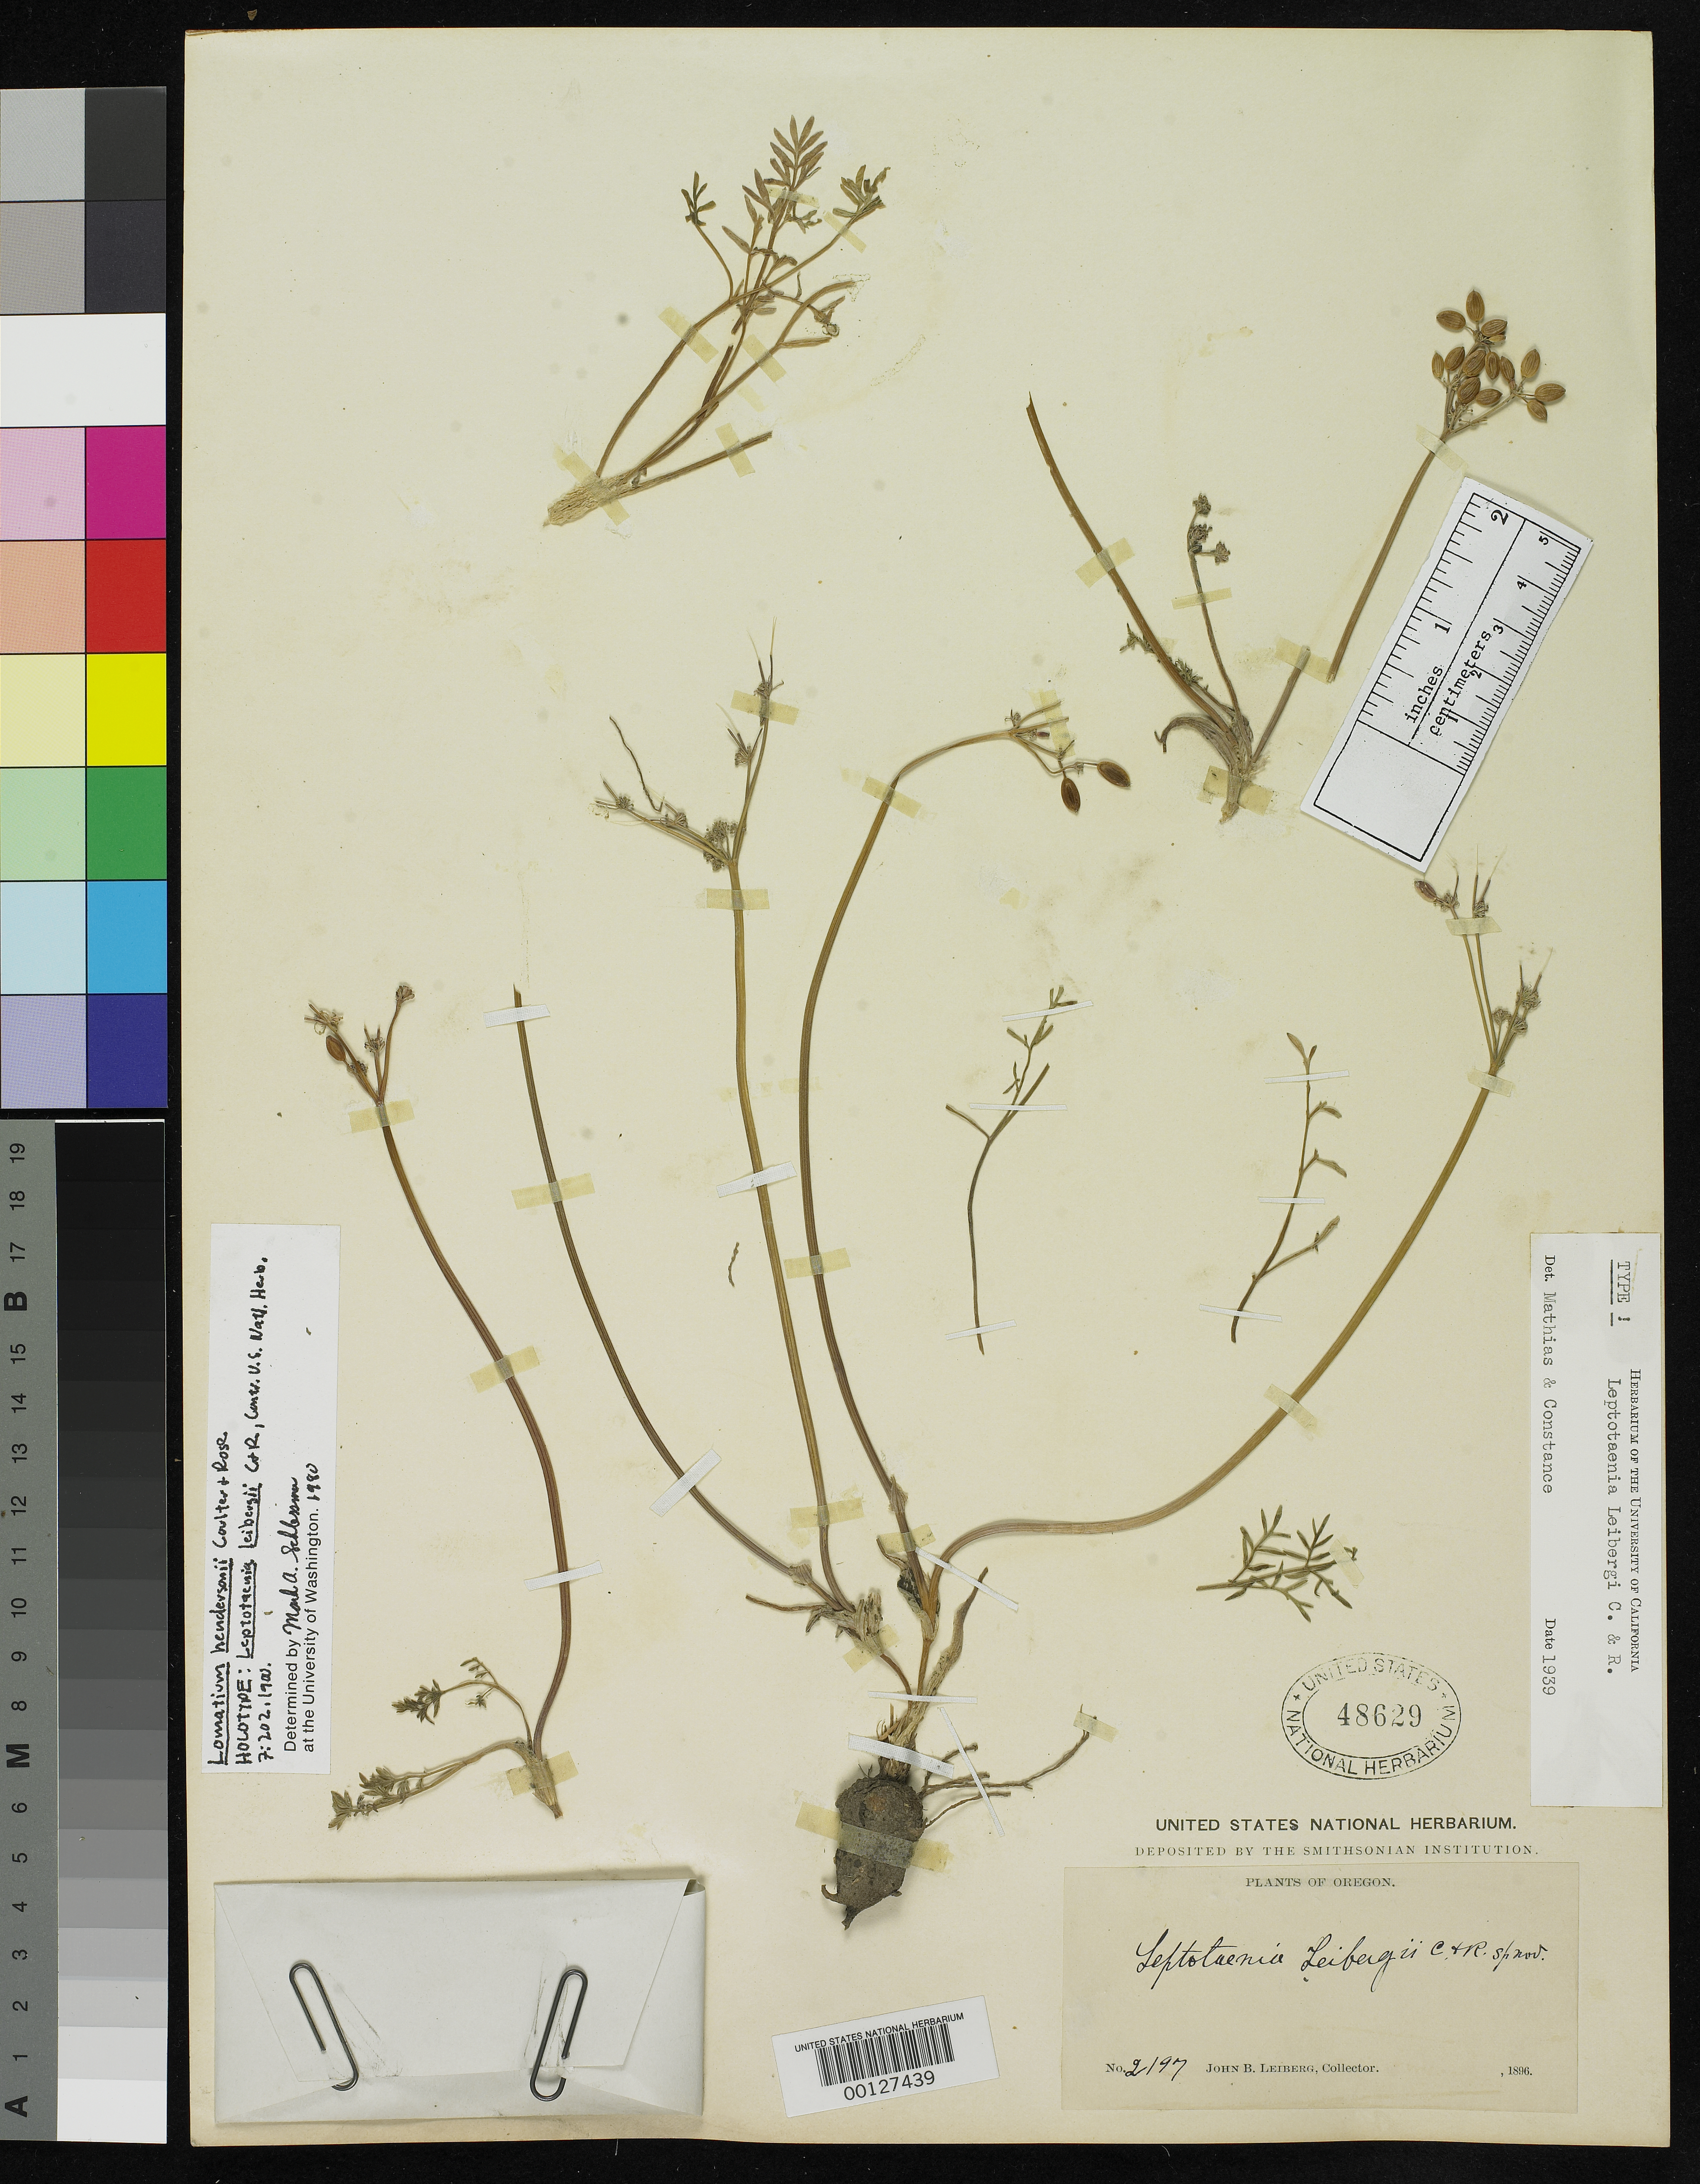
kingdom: Plantae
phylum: Tracheophyta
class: Magnoliopsida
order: Apiales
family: Apiaceae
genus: Leptotaenia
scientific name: Leptotaenia leibergii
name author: J.M. Coult. & Rose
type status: Type Collection; Lectotype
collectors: J. Leiberg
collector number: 2197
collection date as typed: Jun 1896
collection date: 1896-06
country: United States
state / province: Oregon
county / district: Malheur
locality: Barren Valley.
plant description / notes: One of 2 original US sheets (USNH 48629, 48630), neither identifiable by citation or annotation as holotype (and not "sheet 1 of 2", etc.) but this sheet (48629) annotated "Type!" by Mathias & Constance (1939) and as "holotype" (and 48630 as "isotype") by M.A. Schlessman (1980). Schlessman (1984) cites "holotype" and "isotype", accepted here as effective lectotypification. Protologue, "Type locality, wet adobe soils of Barren Valley, Malheur County, Oregon, where it is said to be common; collected by Leiberg, no. 2197, June, 1896; type in U.S. Nat. Herb. Only known from the type locality. Specimens examined: Type specimens as cited under type locality." [Note that neither extant US sheet bears the collection data cited in protologue.]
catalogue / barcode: US 48629